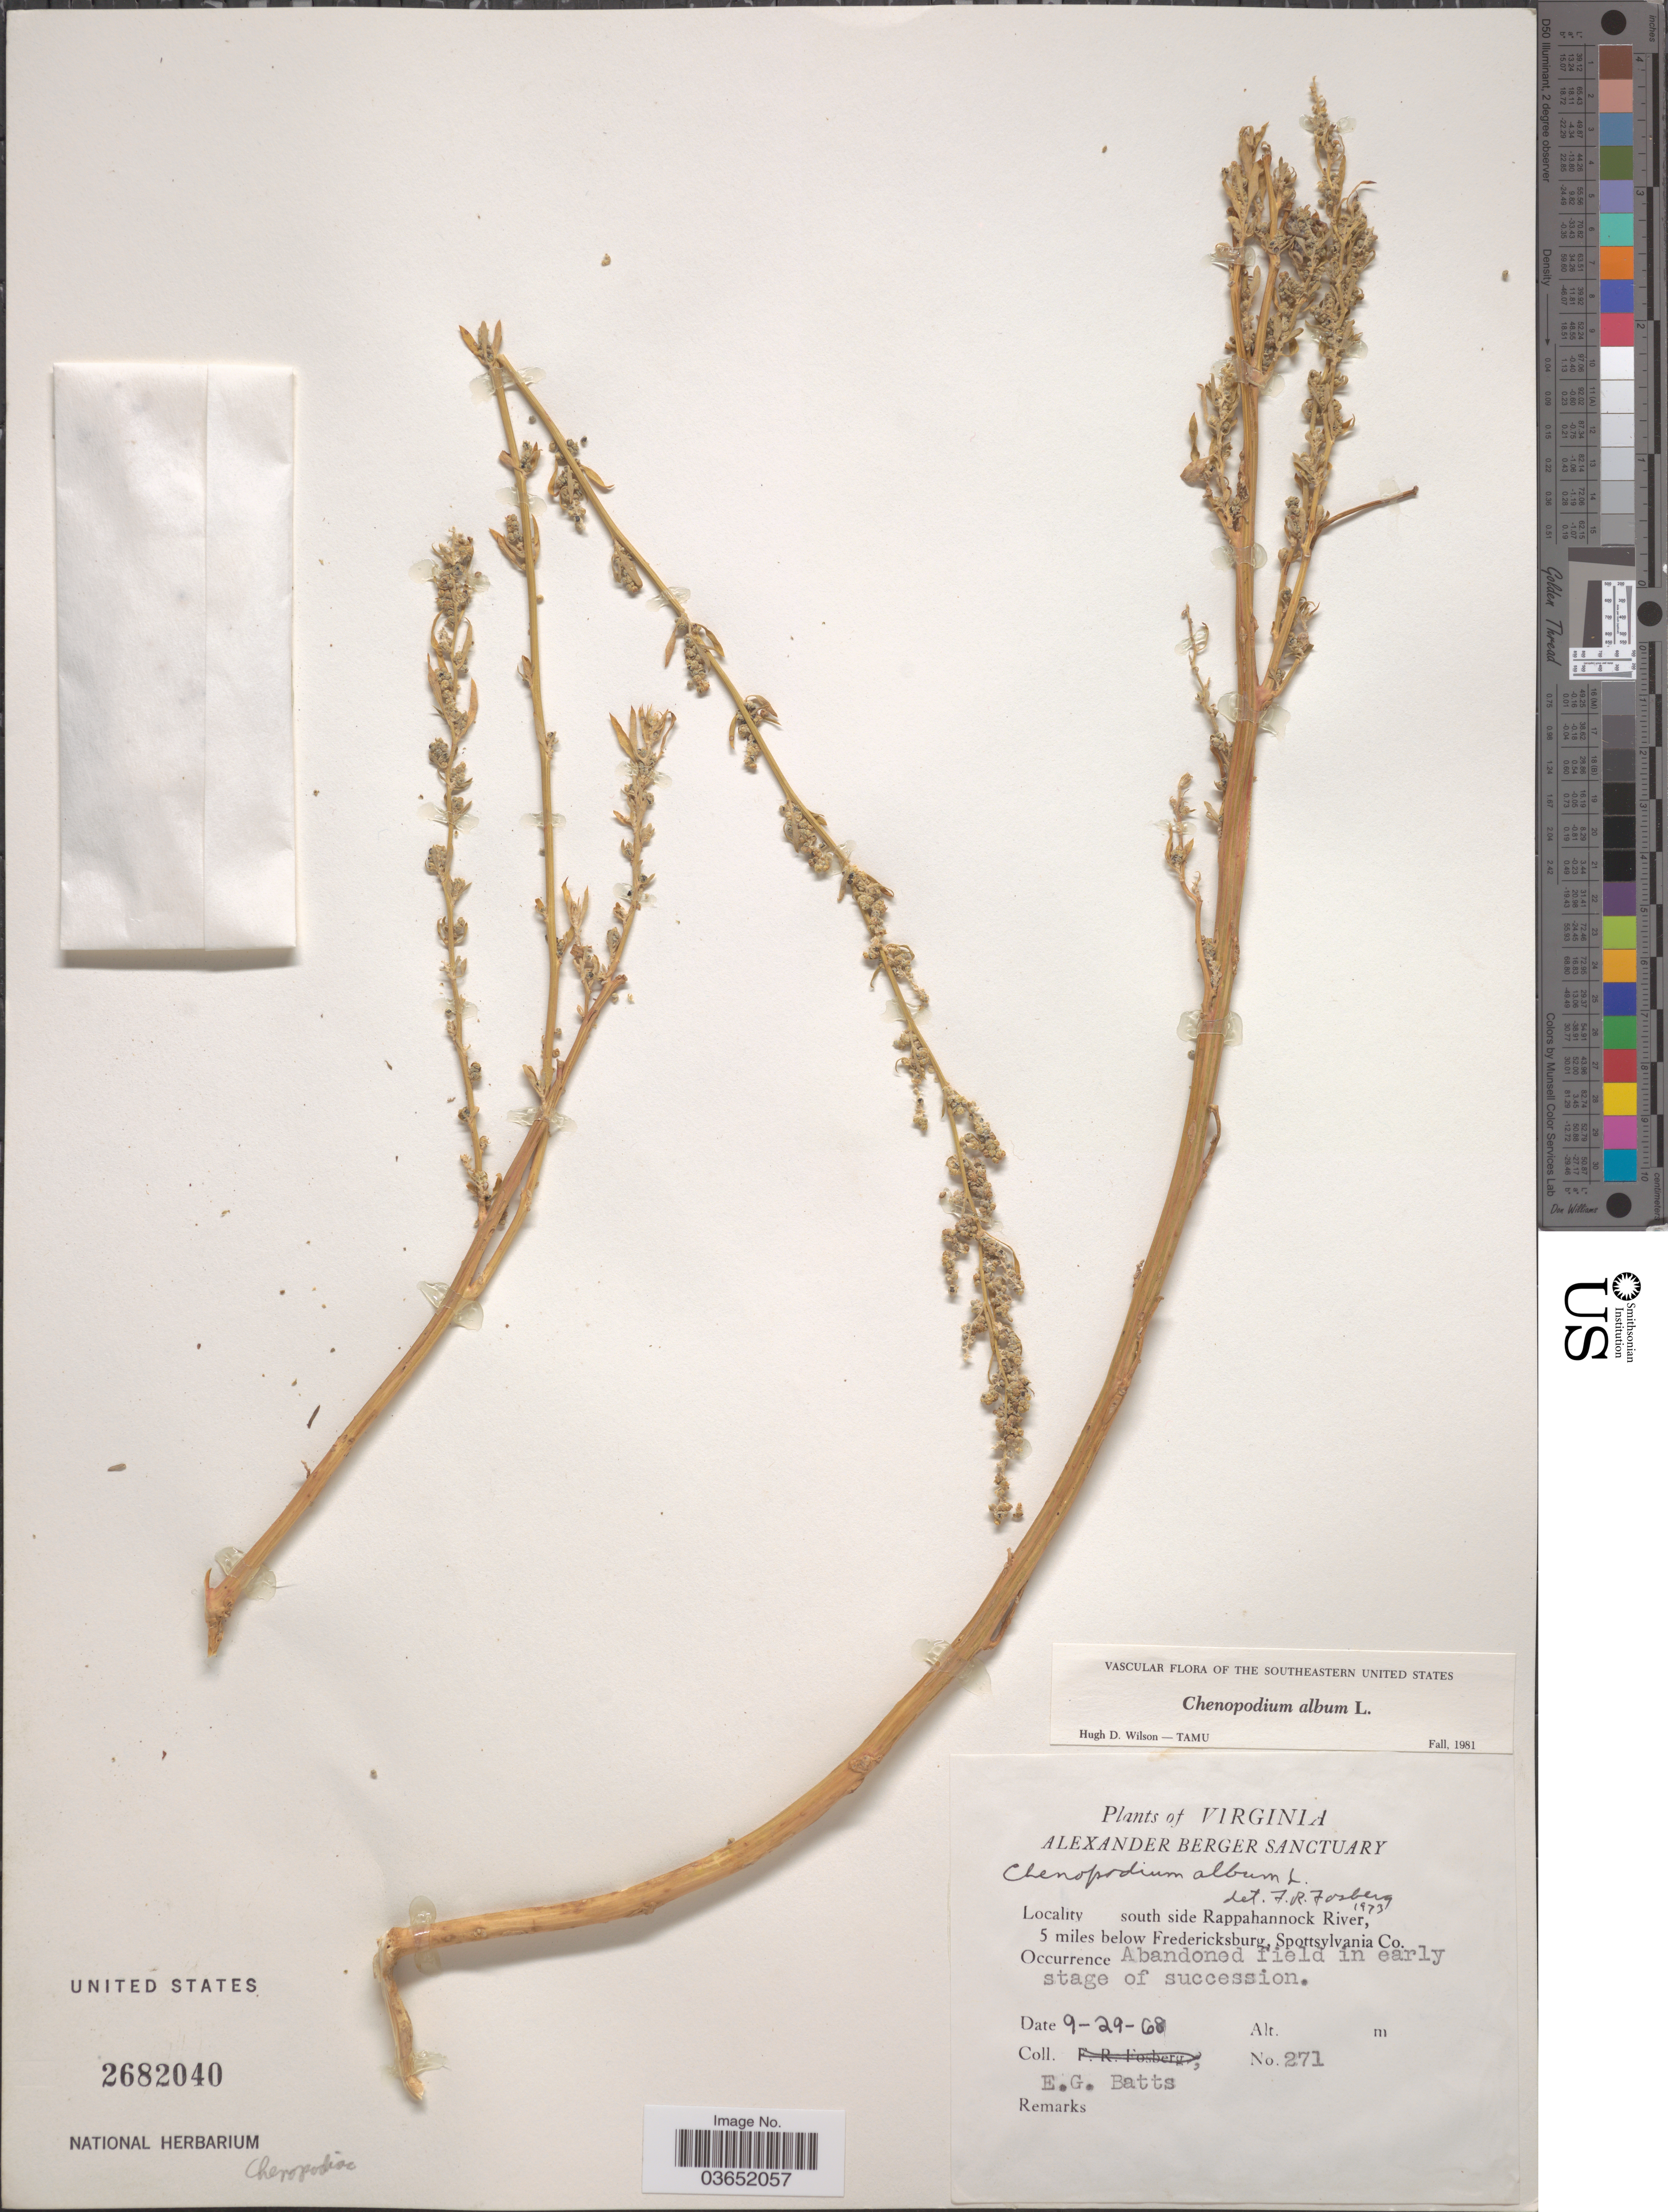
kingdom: Plantae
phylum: Tracheophyta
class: Magnoliopsida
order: Caryophyllales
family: Amaranthaceae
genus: Chenopodium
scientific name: Chenopodium album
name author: L.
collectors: E. Batts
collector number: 271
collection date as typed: Transcribed d/m/y: 29/9/68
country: United States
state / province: Virginia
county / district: Spotsylvania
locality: Alexander Berger Sanctuary. [unsure placement] South side Rappahannock River, 5 miles below Fredericksburg.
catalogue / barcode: US 2682040